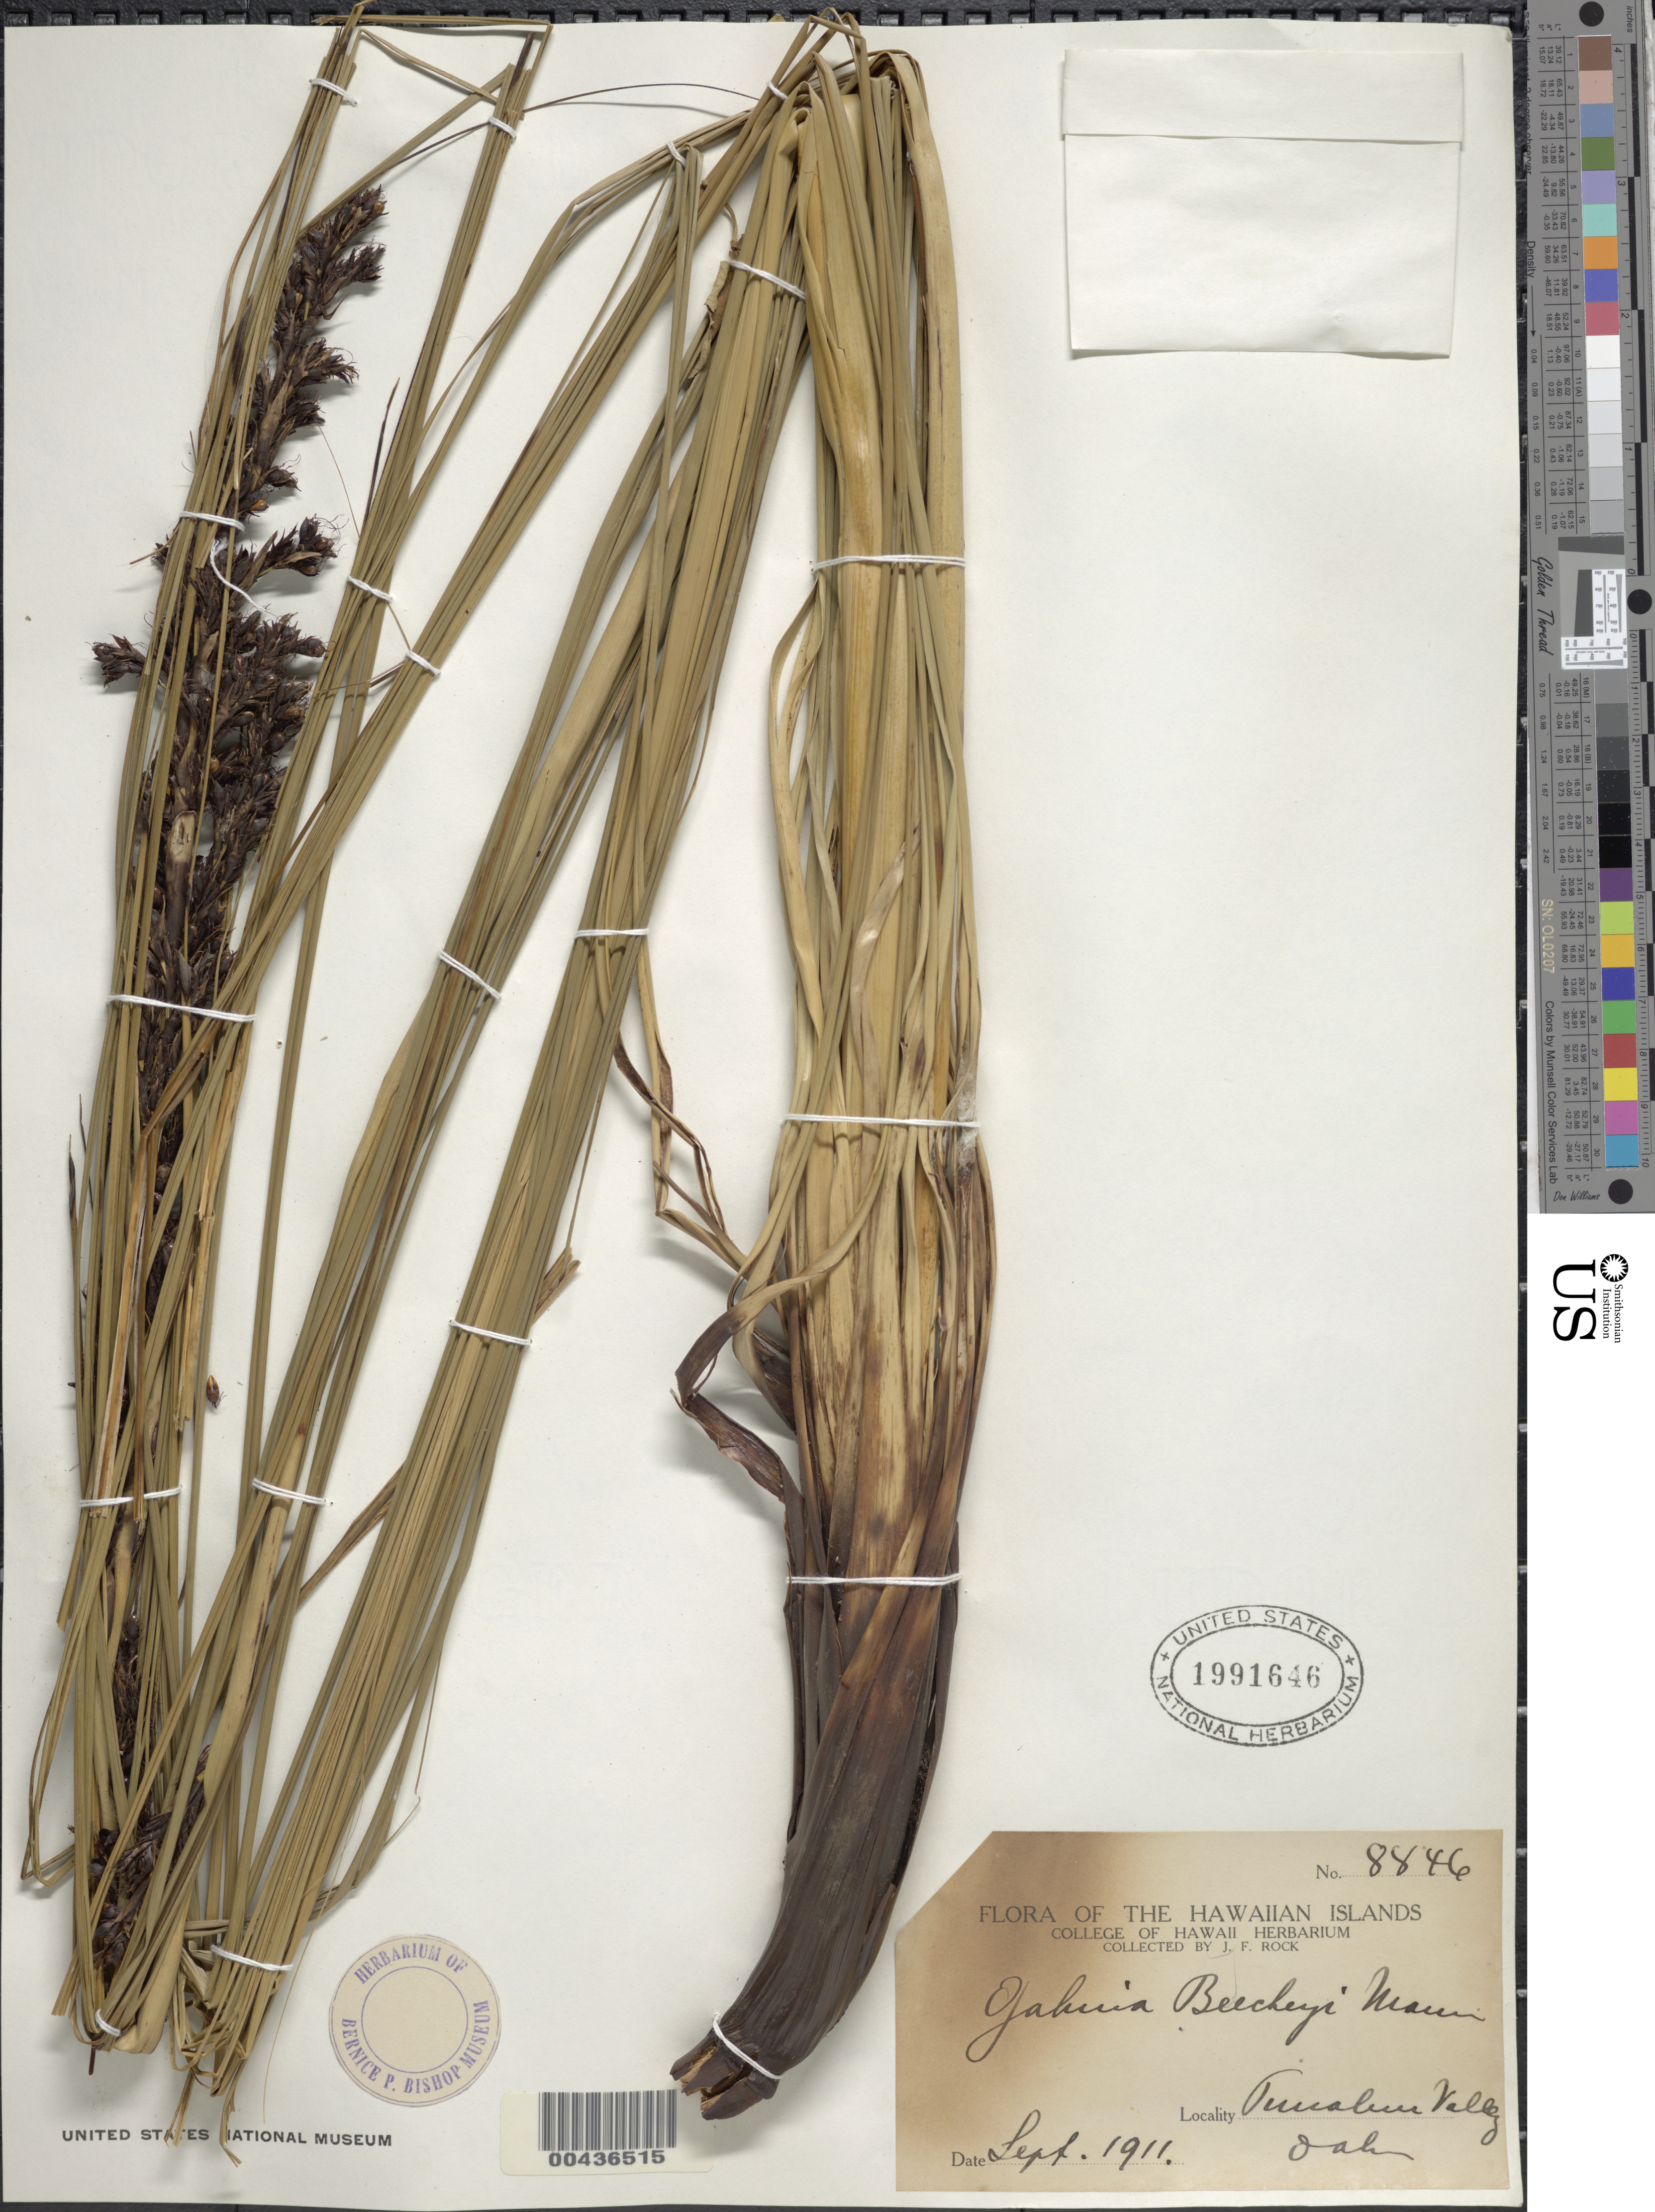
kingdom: Plantae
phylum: Tracheophyta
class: Liliopsida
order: Poales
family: Cyperaceae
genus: Gahnia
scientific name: Gahnia beecheyi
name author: H. Mann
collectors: J. F. Rock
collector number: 8846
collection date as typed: Sep 1911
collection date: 1911-09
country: United States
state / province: Hawaii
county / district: Honolulu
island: Oahu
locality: Punaluu Valley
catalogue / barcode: US 1991646